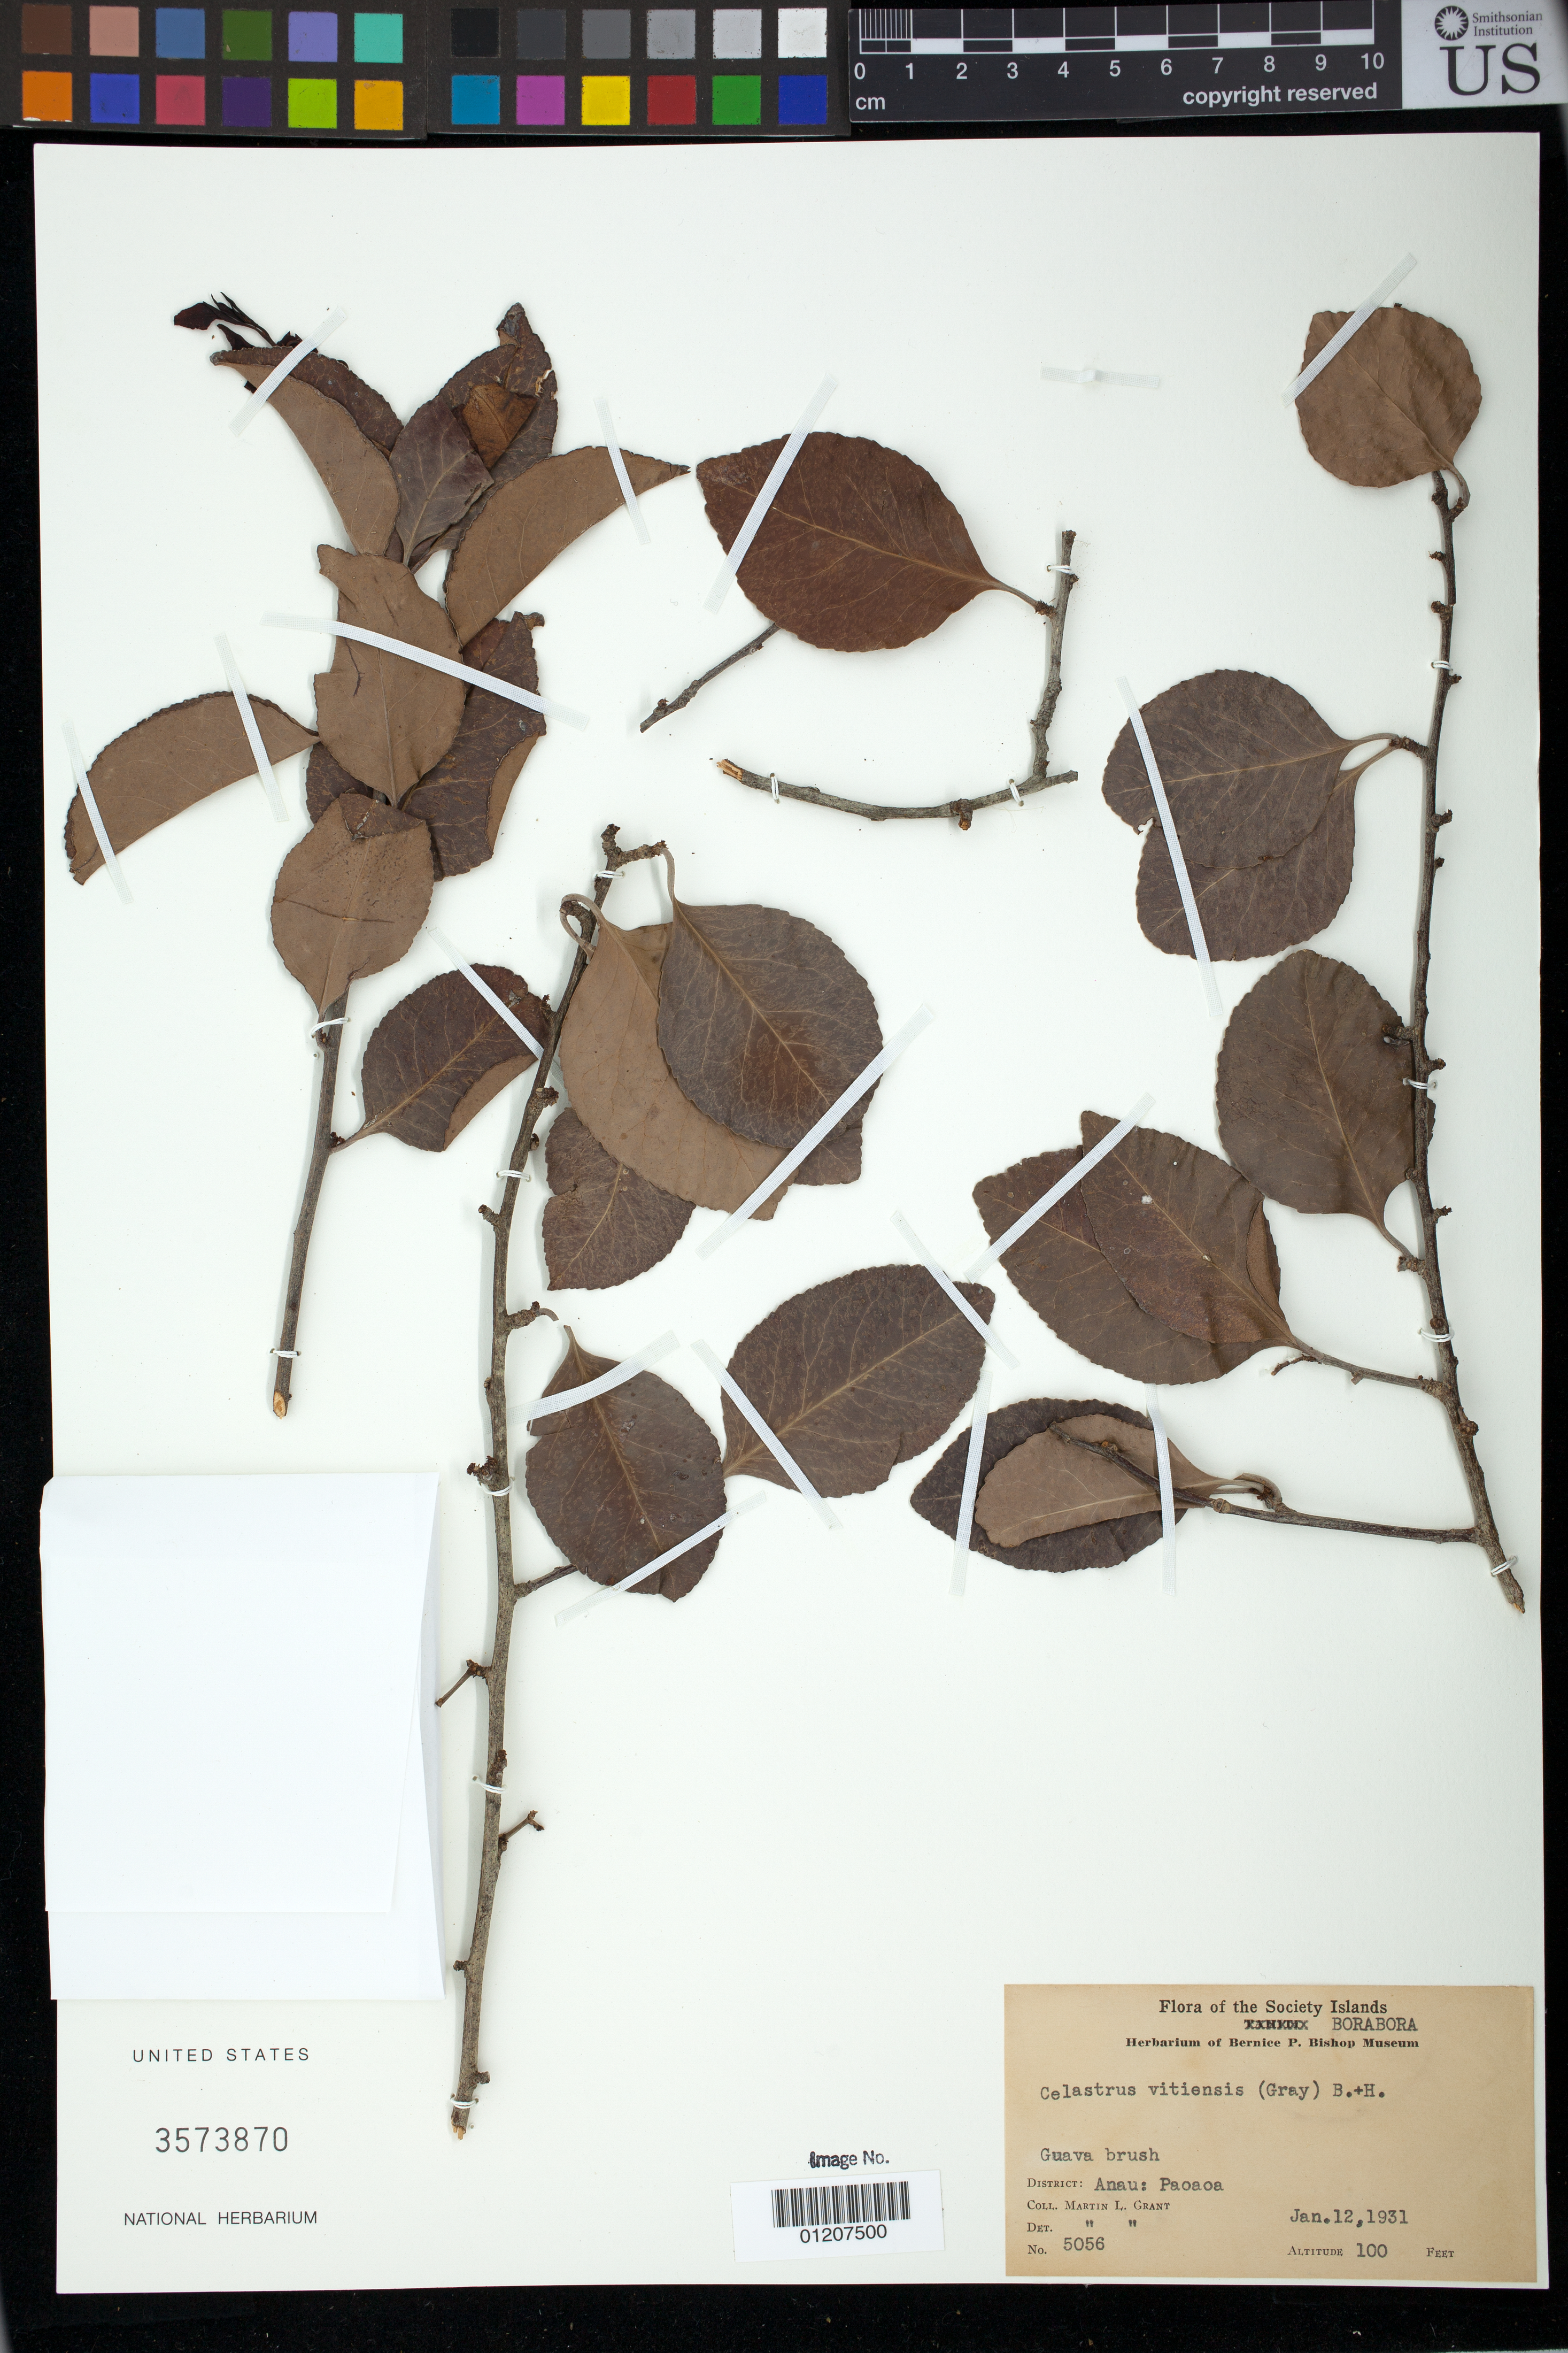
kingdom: Plantae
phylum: Tracheophyta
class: Magnoliopsida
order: Celastrales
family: Celastraceae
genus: Gymnosporia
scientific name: Gymnosporia vitiensis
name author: Seem.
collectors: M. L. Grant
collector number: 5056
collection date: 1931-01-12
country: French Polynesia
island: Bora Bora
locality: Anau: Paoaoa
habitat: Guava brush.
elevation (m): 30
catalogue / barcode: US 3573870